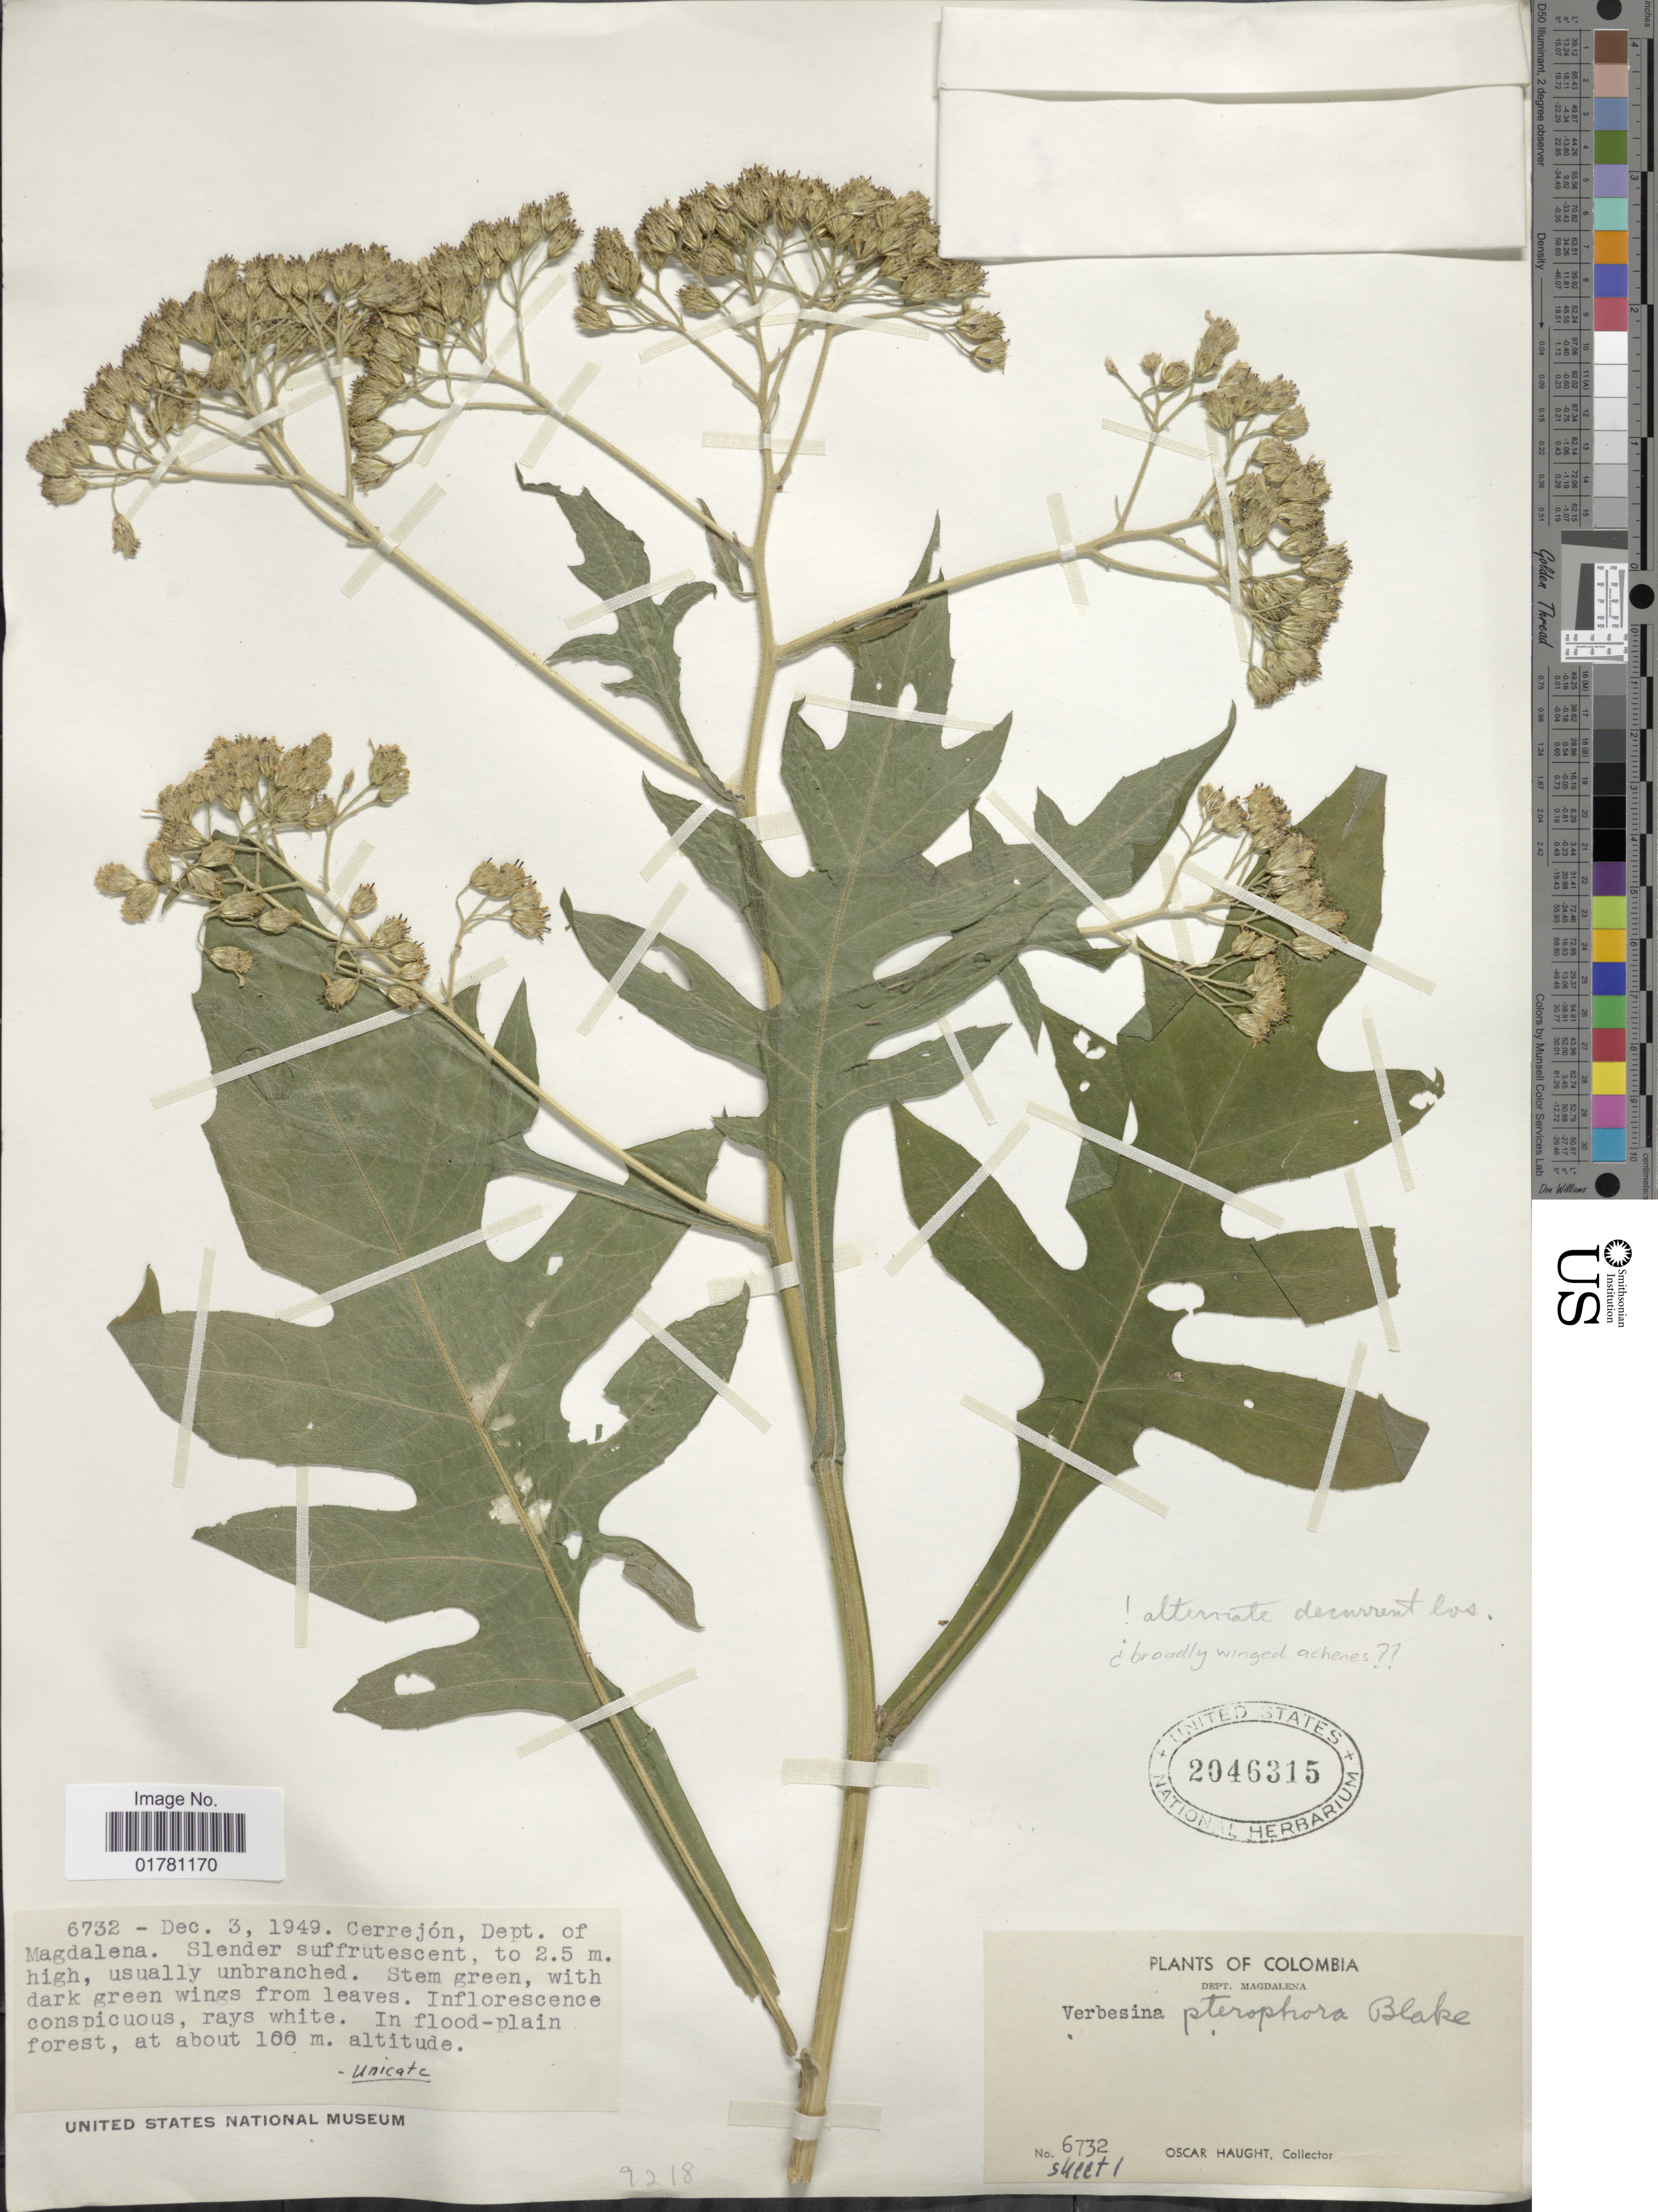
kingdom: Plantae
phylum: Tracheophyta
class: Magnoliopsida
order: Asterales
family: Asteraceae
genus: Verbesina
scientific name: Verbesina pterophora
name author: S.F. Blake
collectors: O. L. Haught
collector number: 6732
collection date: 1949-12-03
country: Colombia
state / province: Magdalena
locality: Cerrejón, Dept of Magdalena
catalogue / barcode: US 2046315